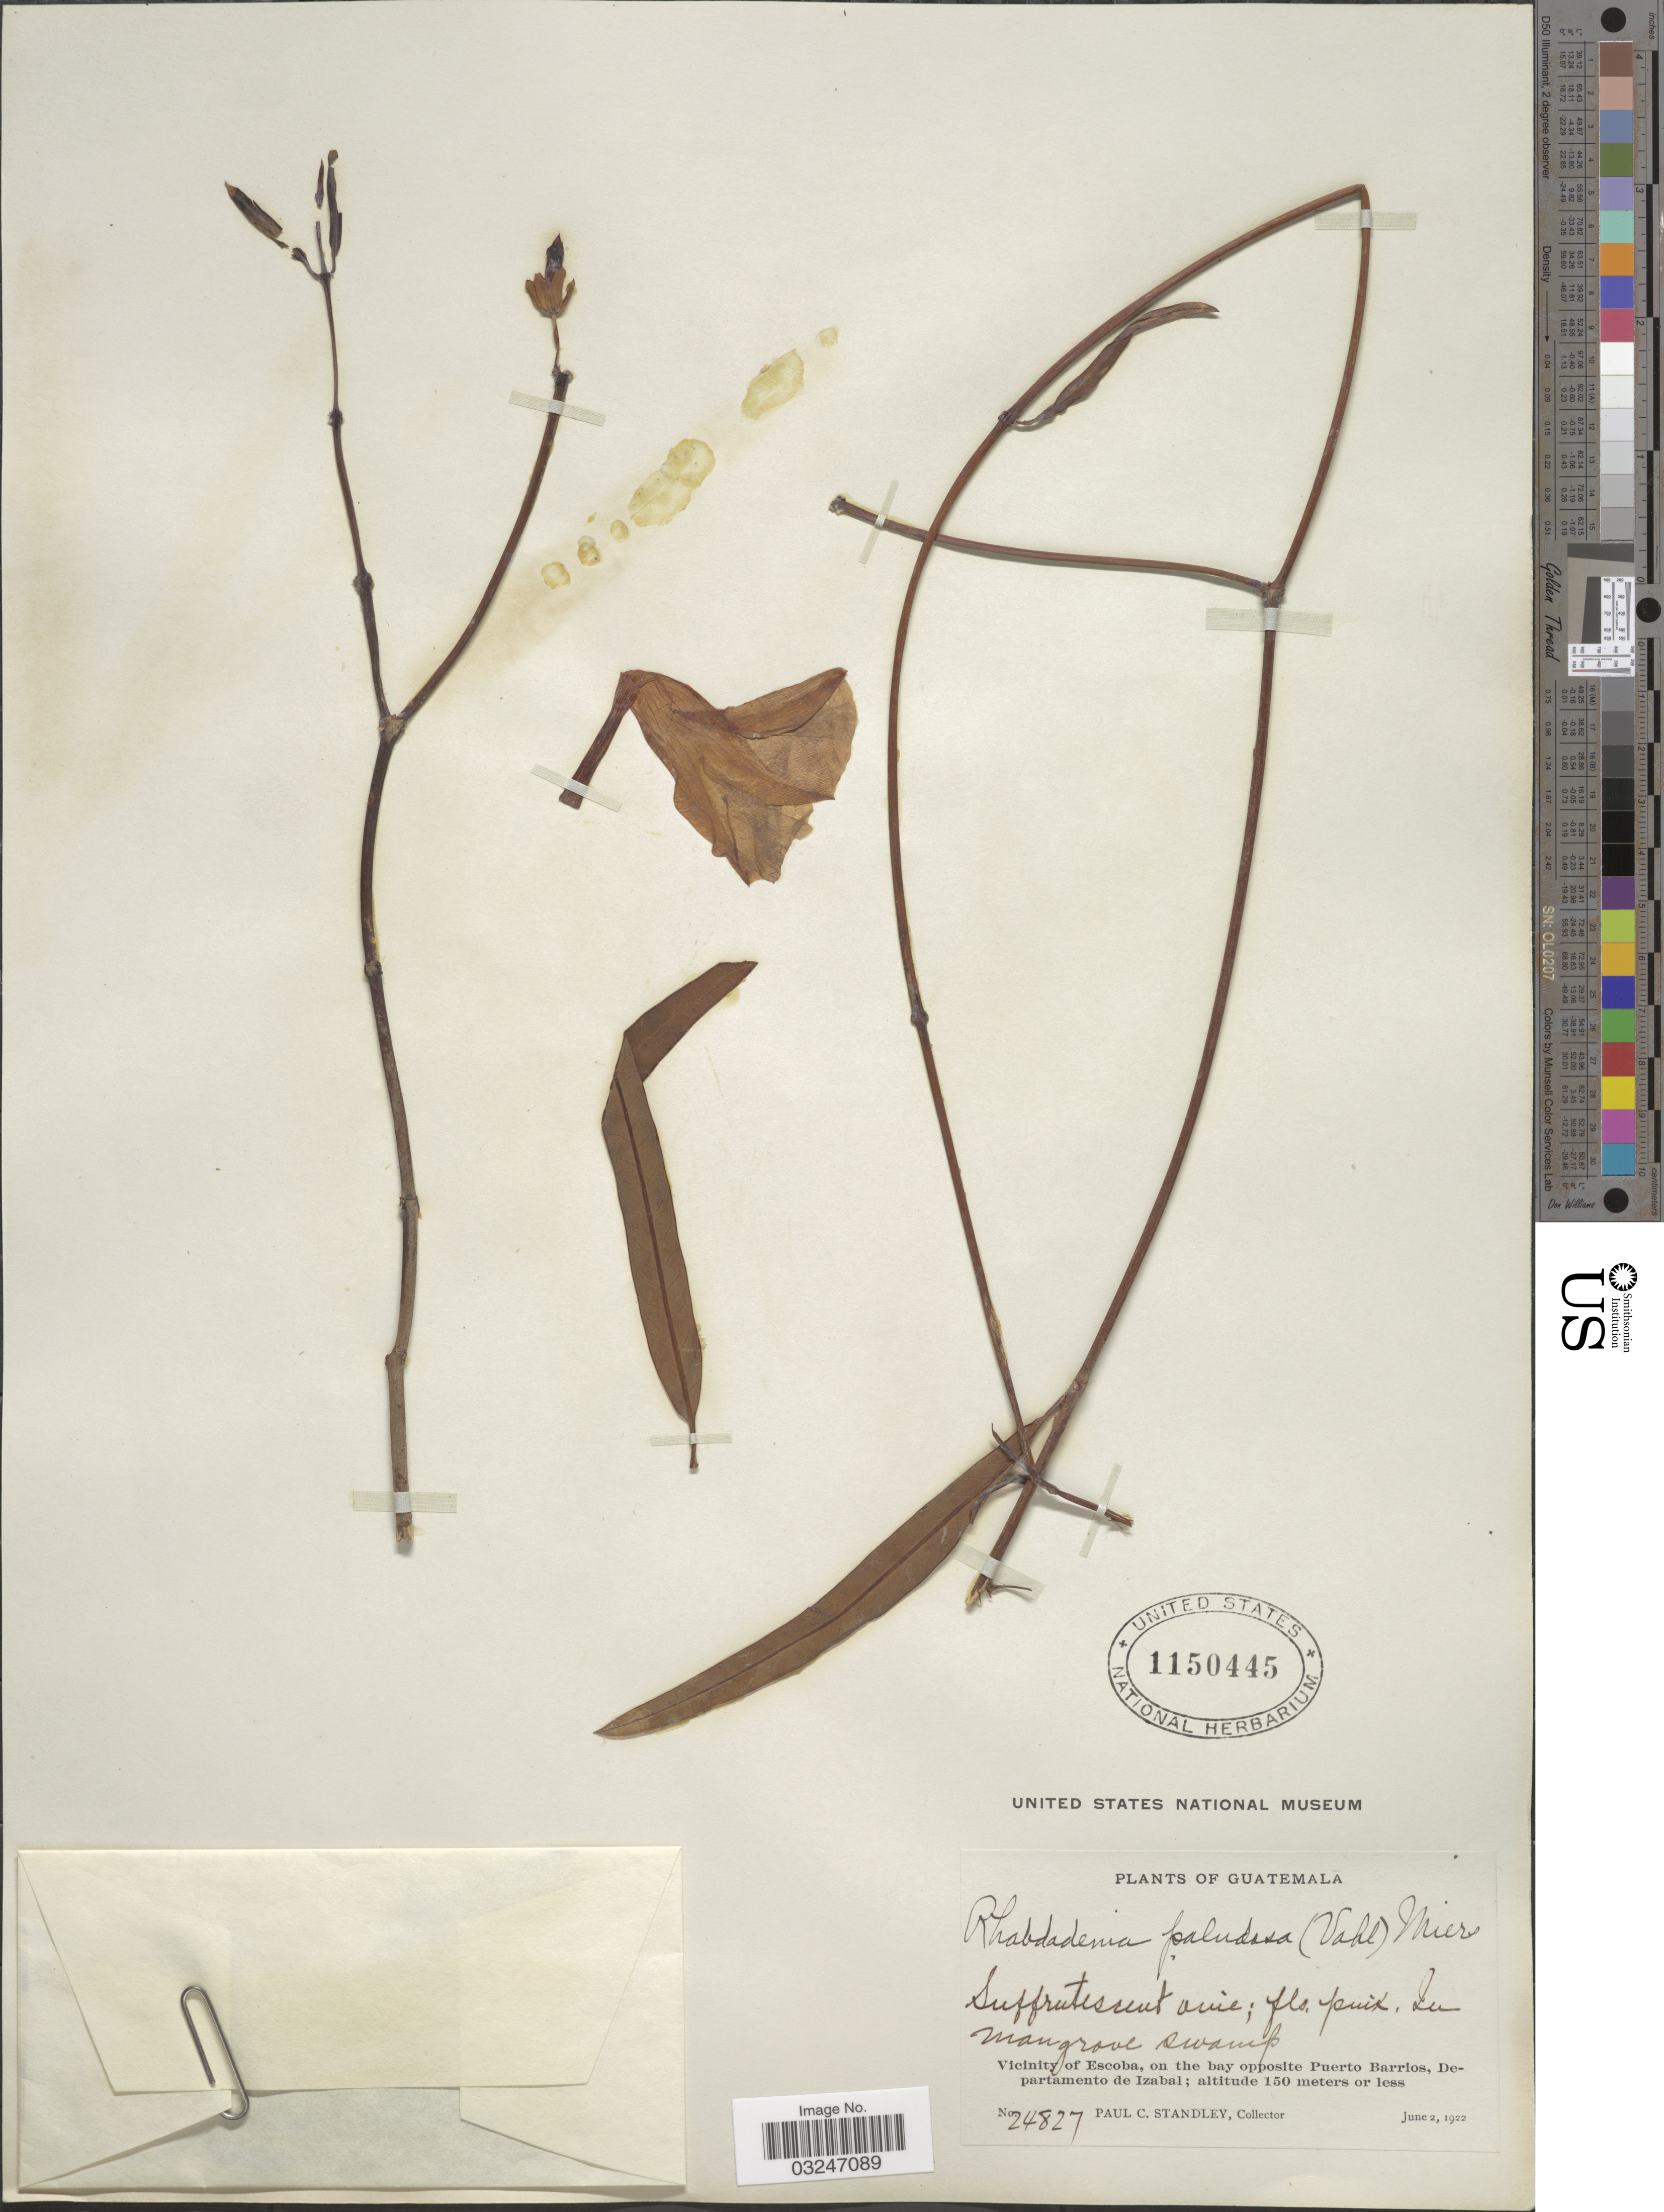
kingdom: Plantae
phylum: Tracheophyta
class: Magnoliopsida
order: Gentianales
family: Apocynaceae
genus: Rhabdadenia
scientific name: Rhabdadenia paludosa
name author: (Vahl) Miers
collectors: P. C. Standley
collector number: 74877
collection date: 1922-06-02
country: Guatemala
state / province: Izabal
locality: In mangrove swamp. Vicinity of Escoba, on the bay opposite Puerto Barrios, Departamento de Izabal.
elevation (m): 150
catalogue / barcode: US 1150445